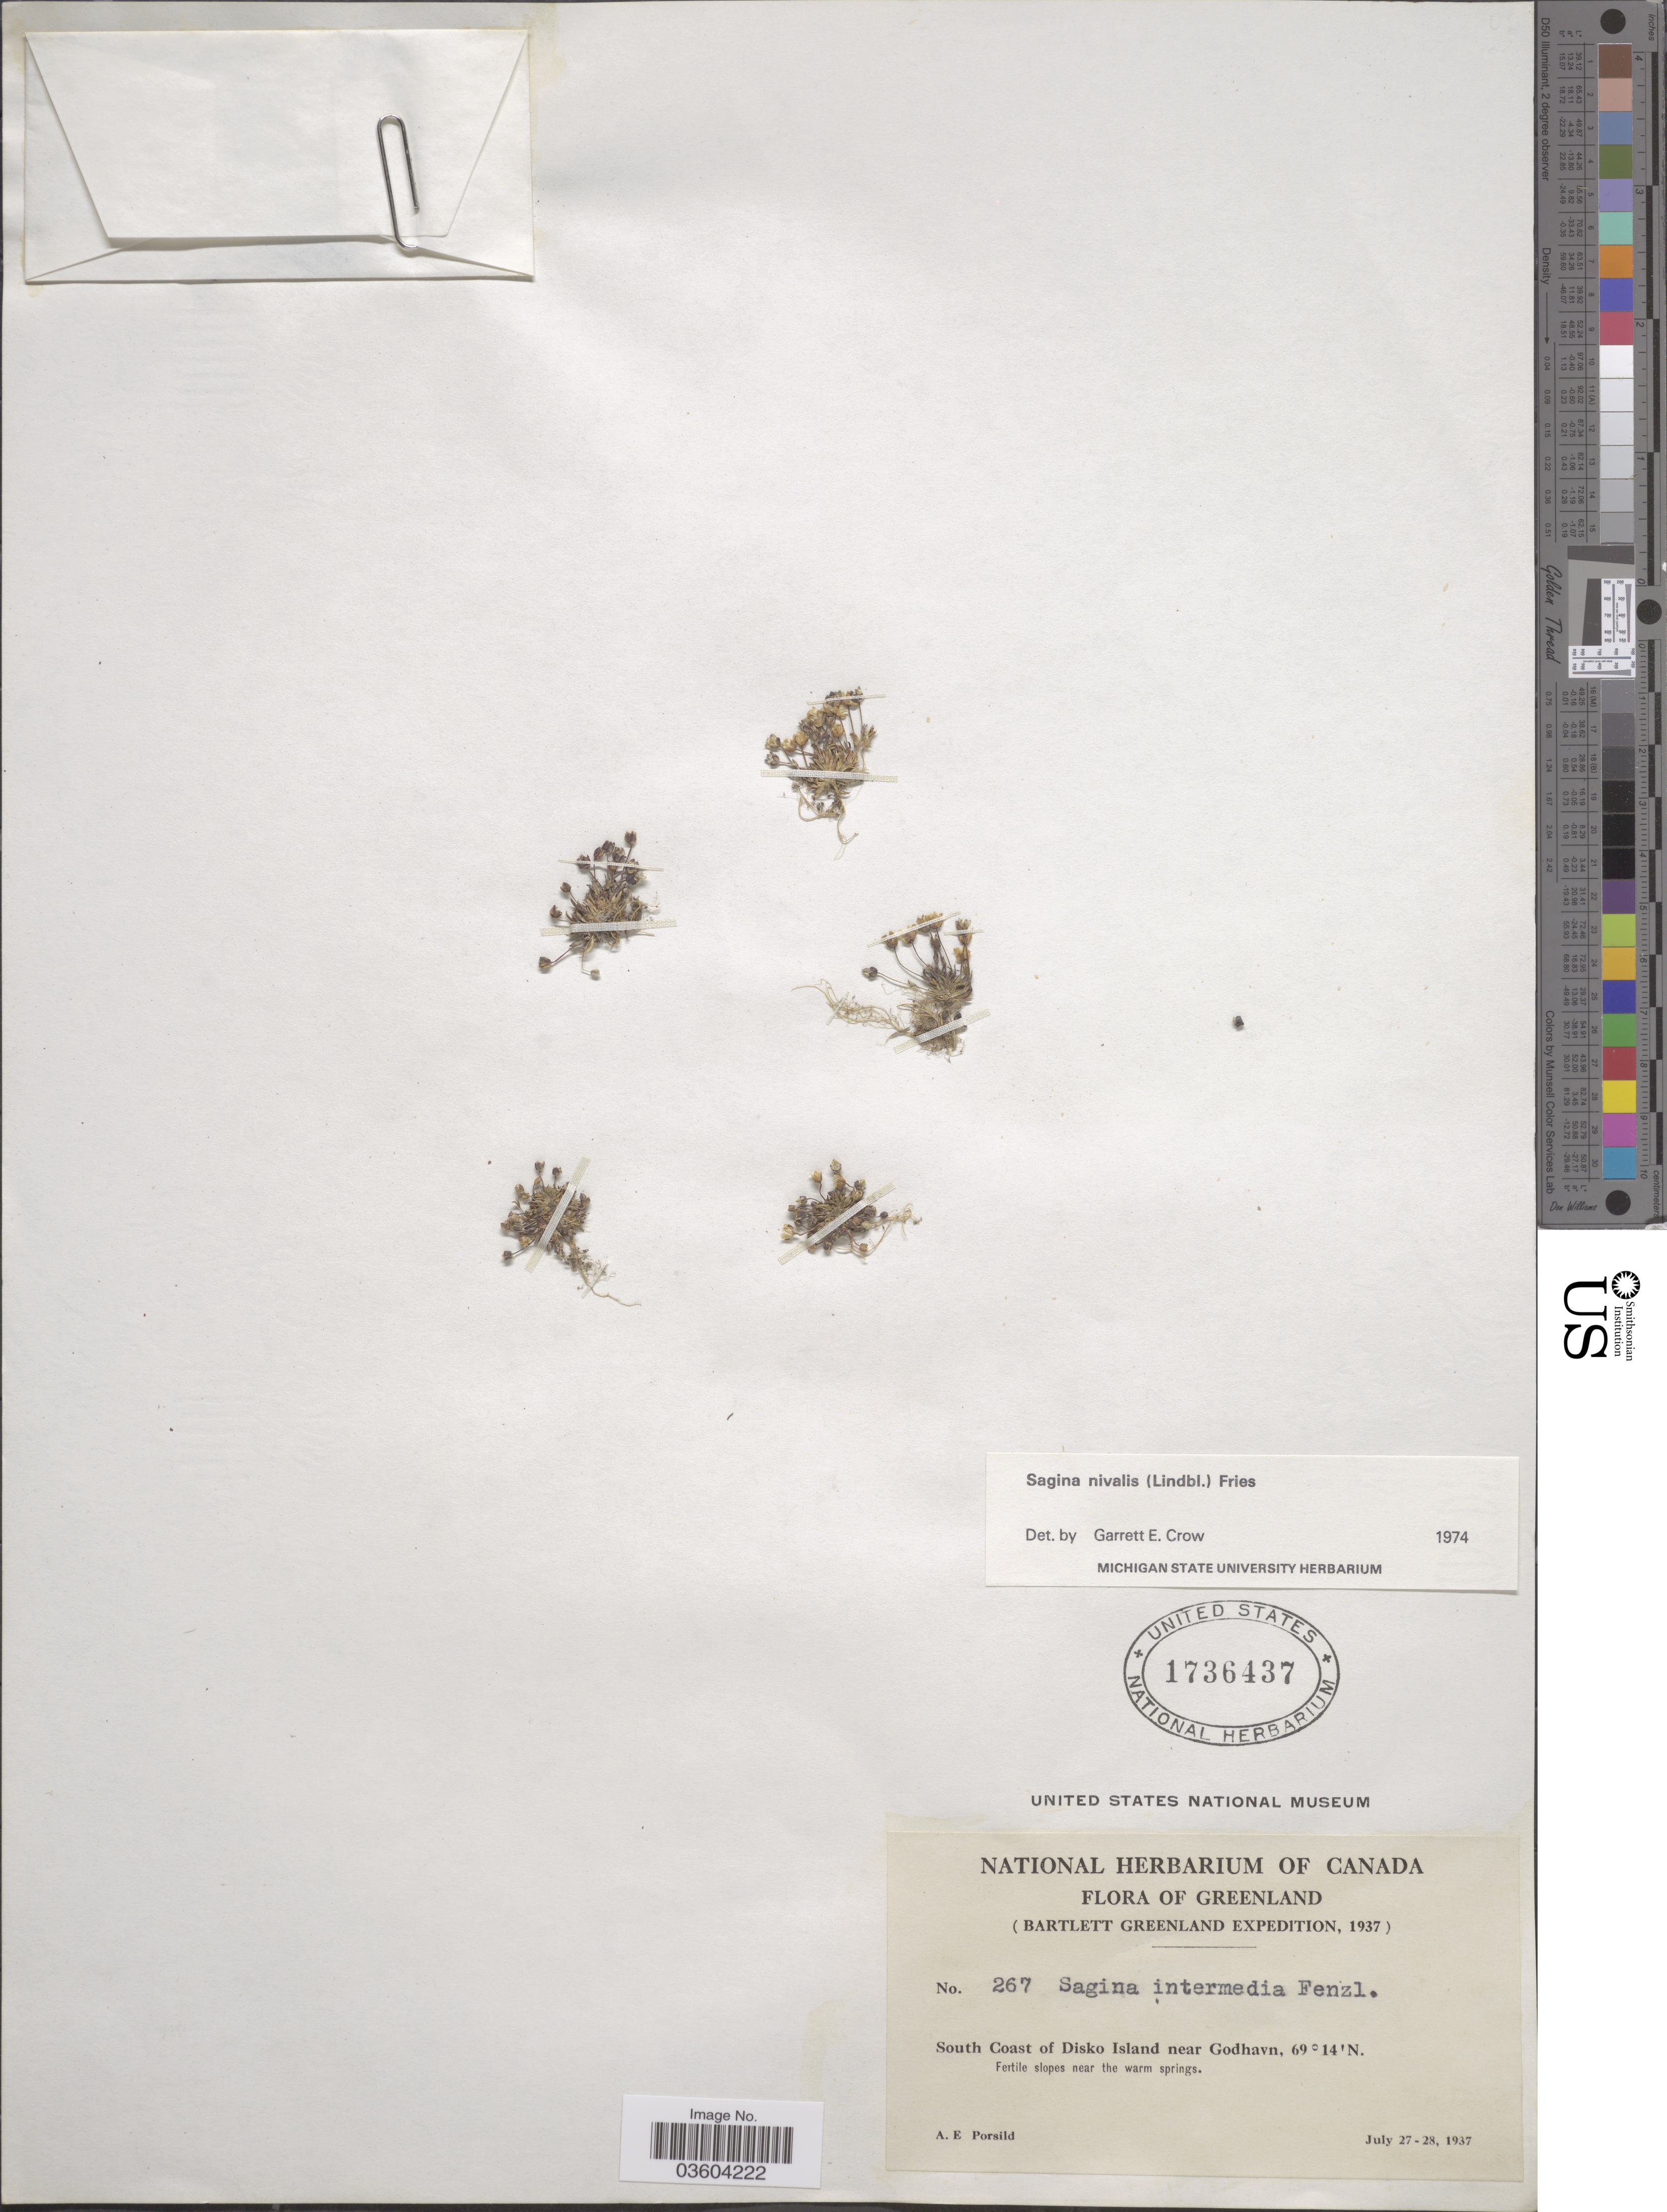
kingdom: Plantae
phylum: Tracheophyta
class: Magnoliopsida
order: Caryophyllales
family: Caryophyllaceae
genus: Sagina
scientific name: Sagina nivalis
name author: (Lindblom) Fr.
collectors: A. E. Porsild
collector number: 267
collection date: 1937-07-27/1937-07-28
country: Greenland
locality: South Coast of Disko Island near Godhavn. Fertile slopes near the warm springs.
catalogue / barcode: US 1736437